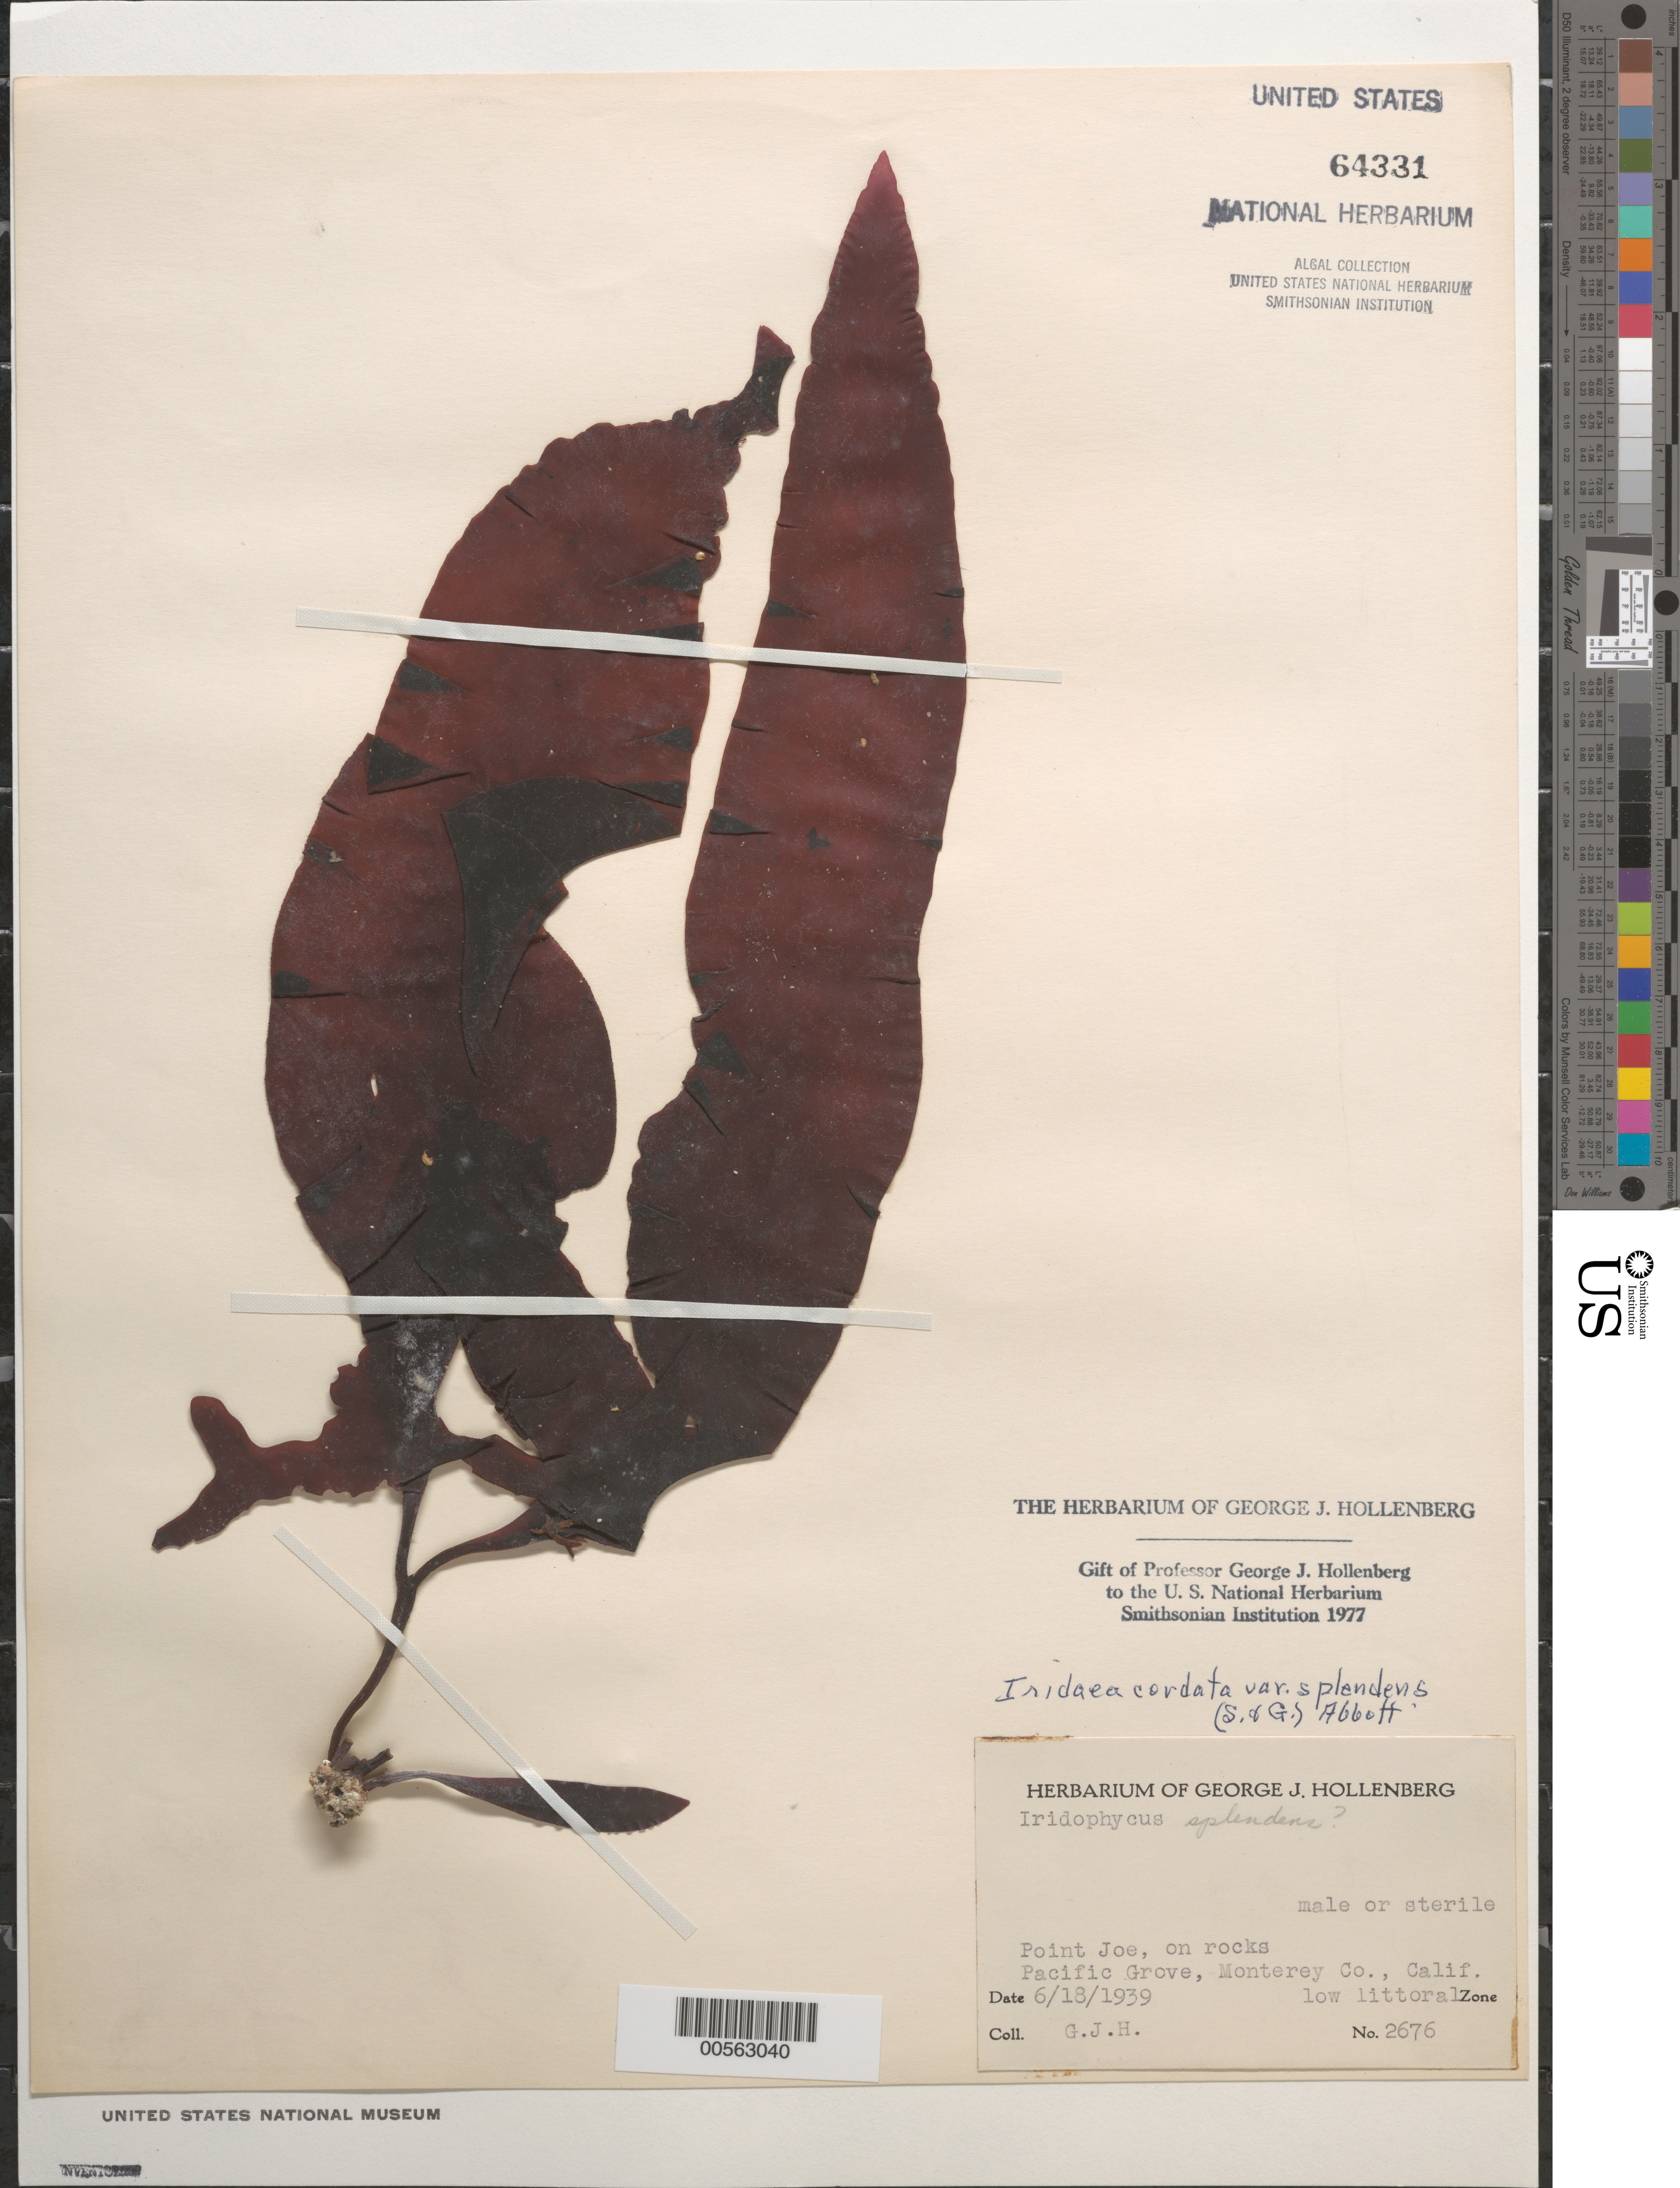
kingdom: Plantae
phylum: Rhodophyta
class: Florideophyceae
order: Gigartinales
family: Gigartinaceae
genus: Iridaea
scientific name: Iridaea cordata var. splendens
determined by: Hollenberg, George J.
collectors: G. Hollenberg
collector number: GJH 2676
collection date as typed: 18 Jun 1939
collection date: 1939-06-18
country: United States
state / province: California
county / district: Monterey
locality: Point Joe, Monterey Peninsula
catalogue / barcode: US 64331